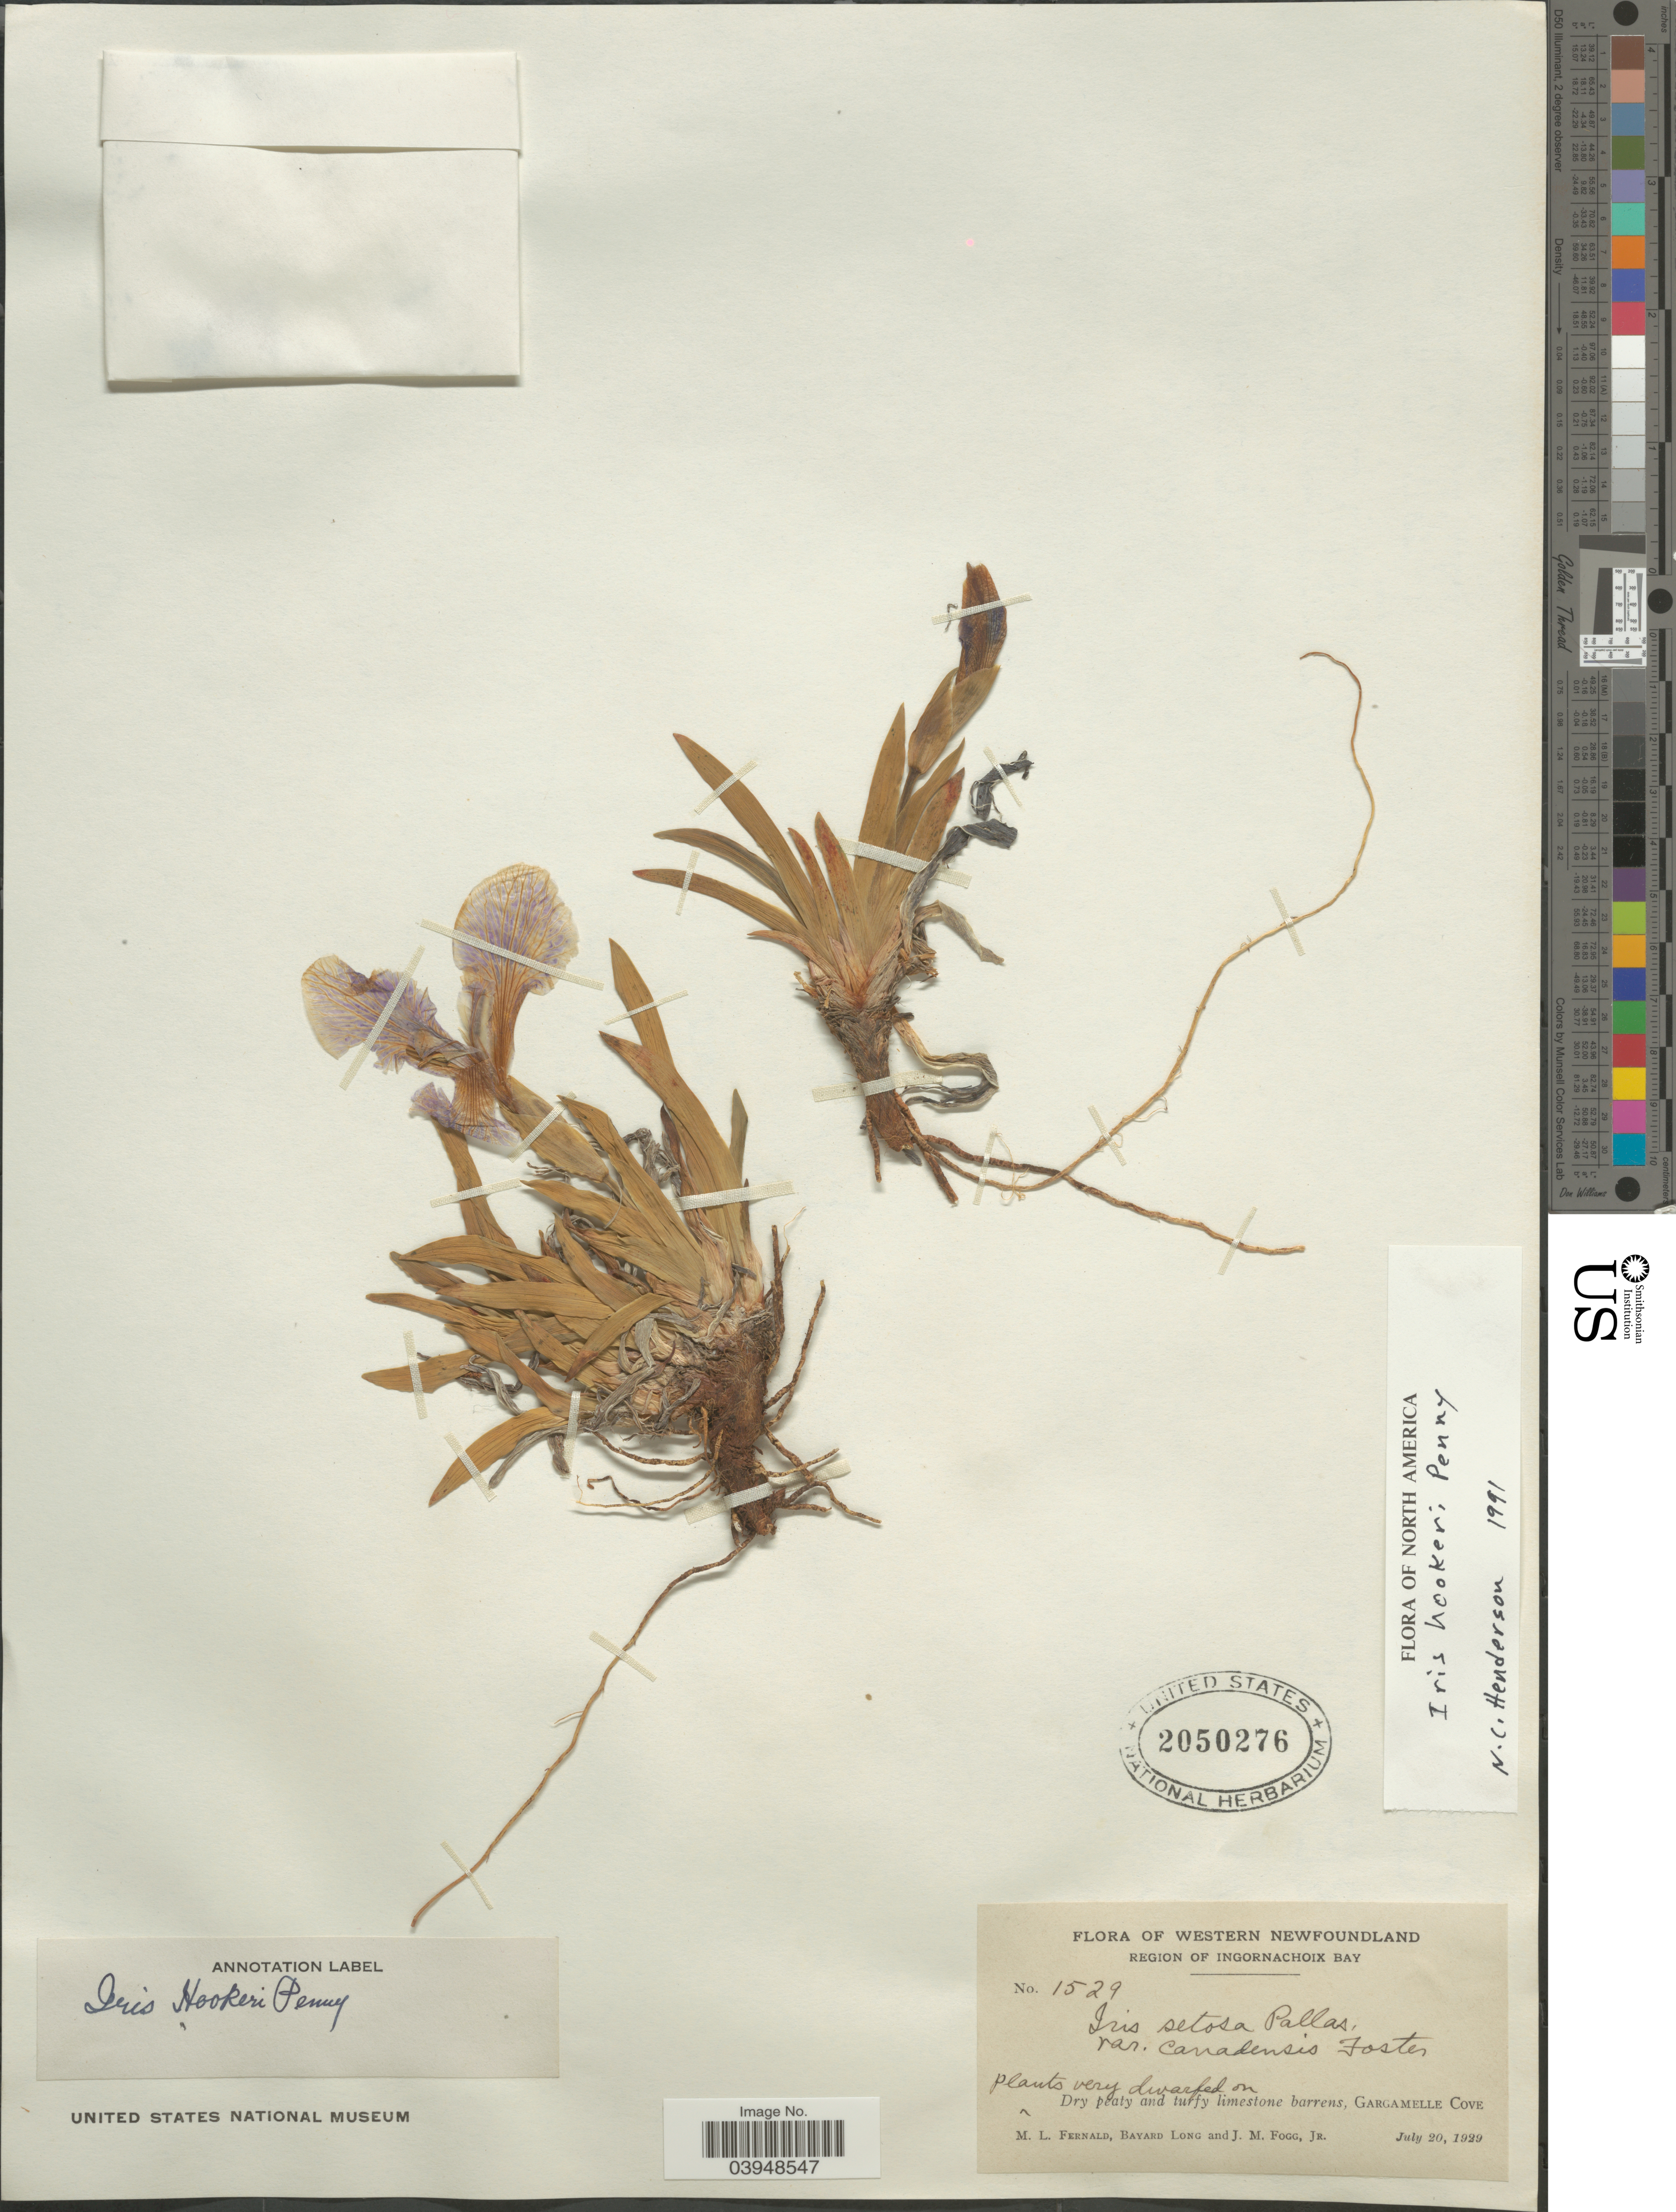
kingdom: Plantae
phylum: Tracheophyta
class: Liliopsida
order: Asparagales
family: Iridaceae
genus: Iris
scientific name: Iris hookeri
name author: Penny ex G. Don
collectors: M. L. Fernald, B. Long & J. Fogg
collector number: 1529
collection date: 1929-07-20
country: Canada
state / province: Newfoundland and Labrador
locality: Western Newfoundland. Region of Ingornachoix Bay. Gargamelle Cove.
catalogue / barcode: US 2050276